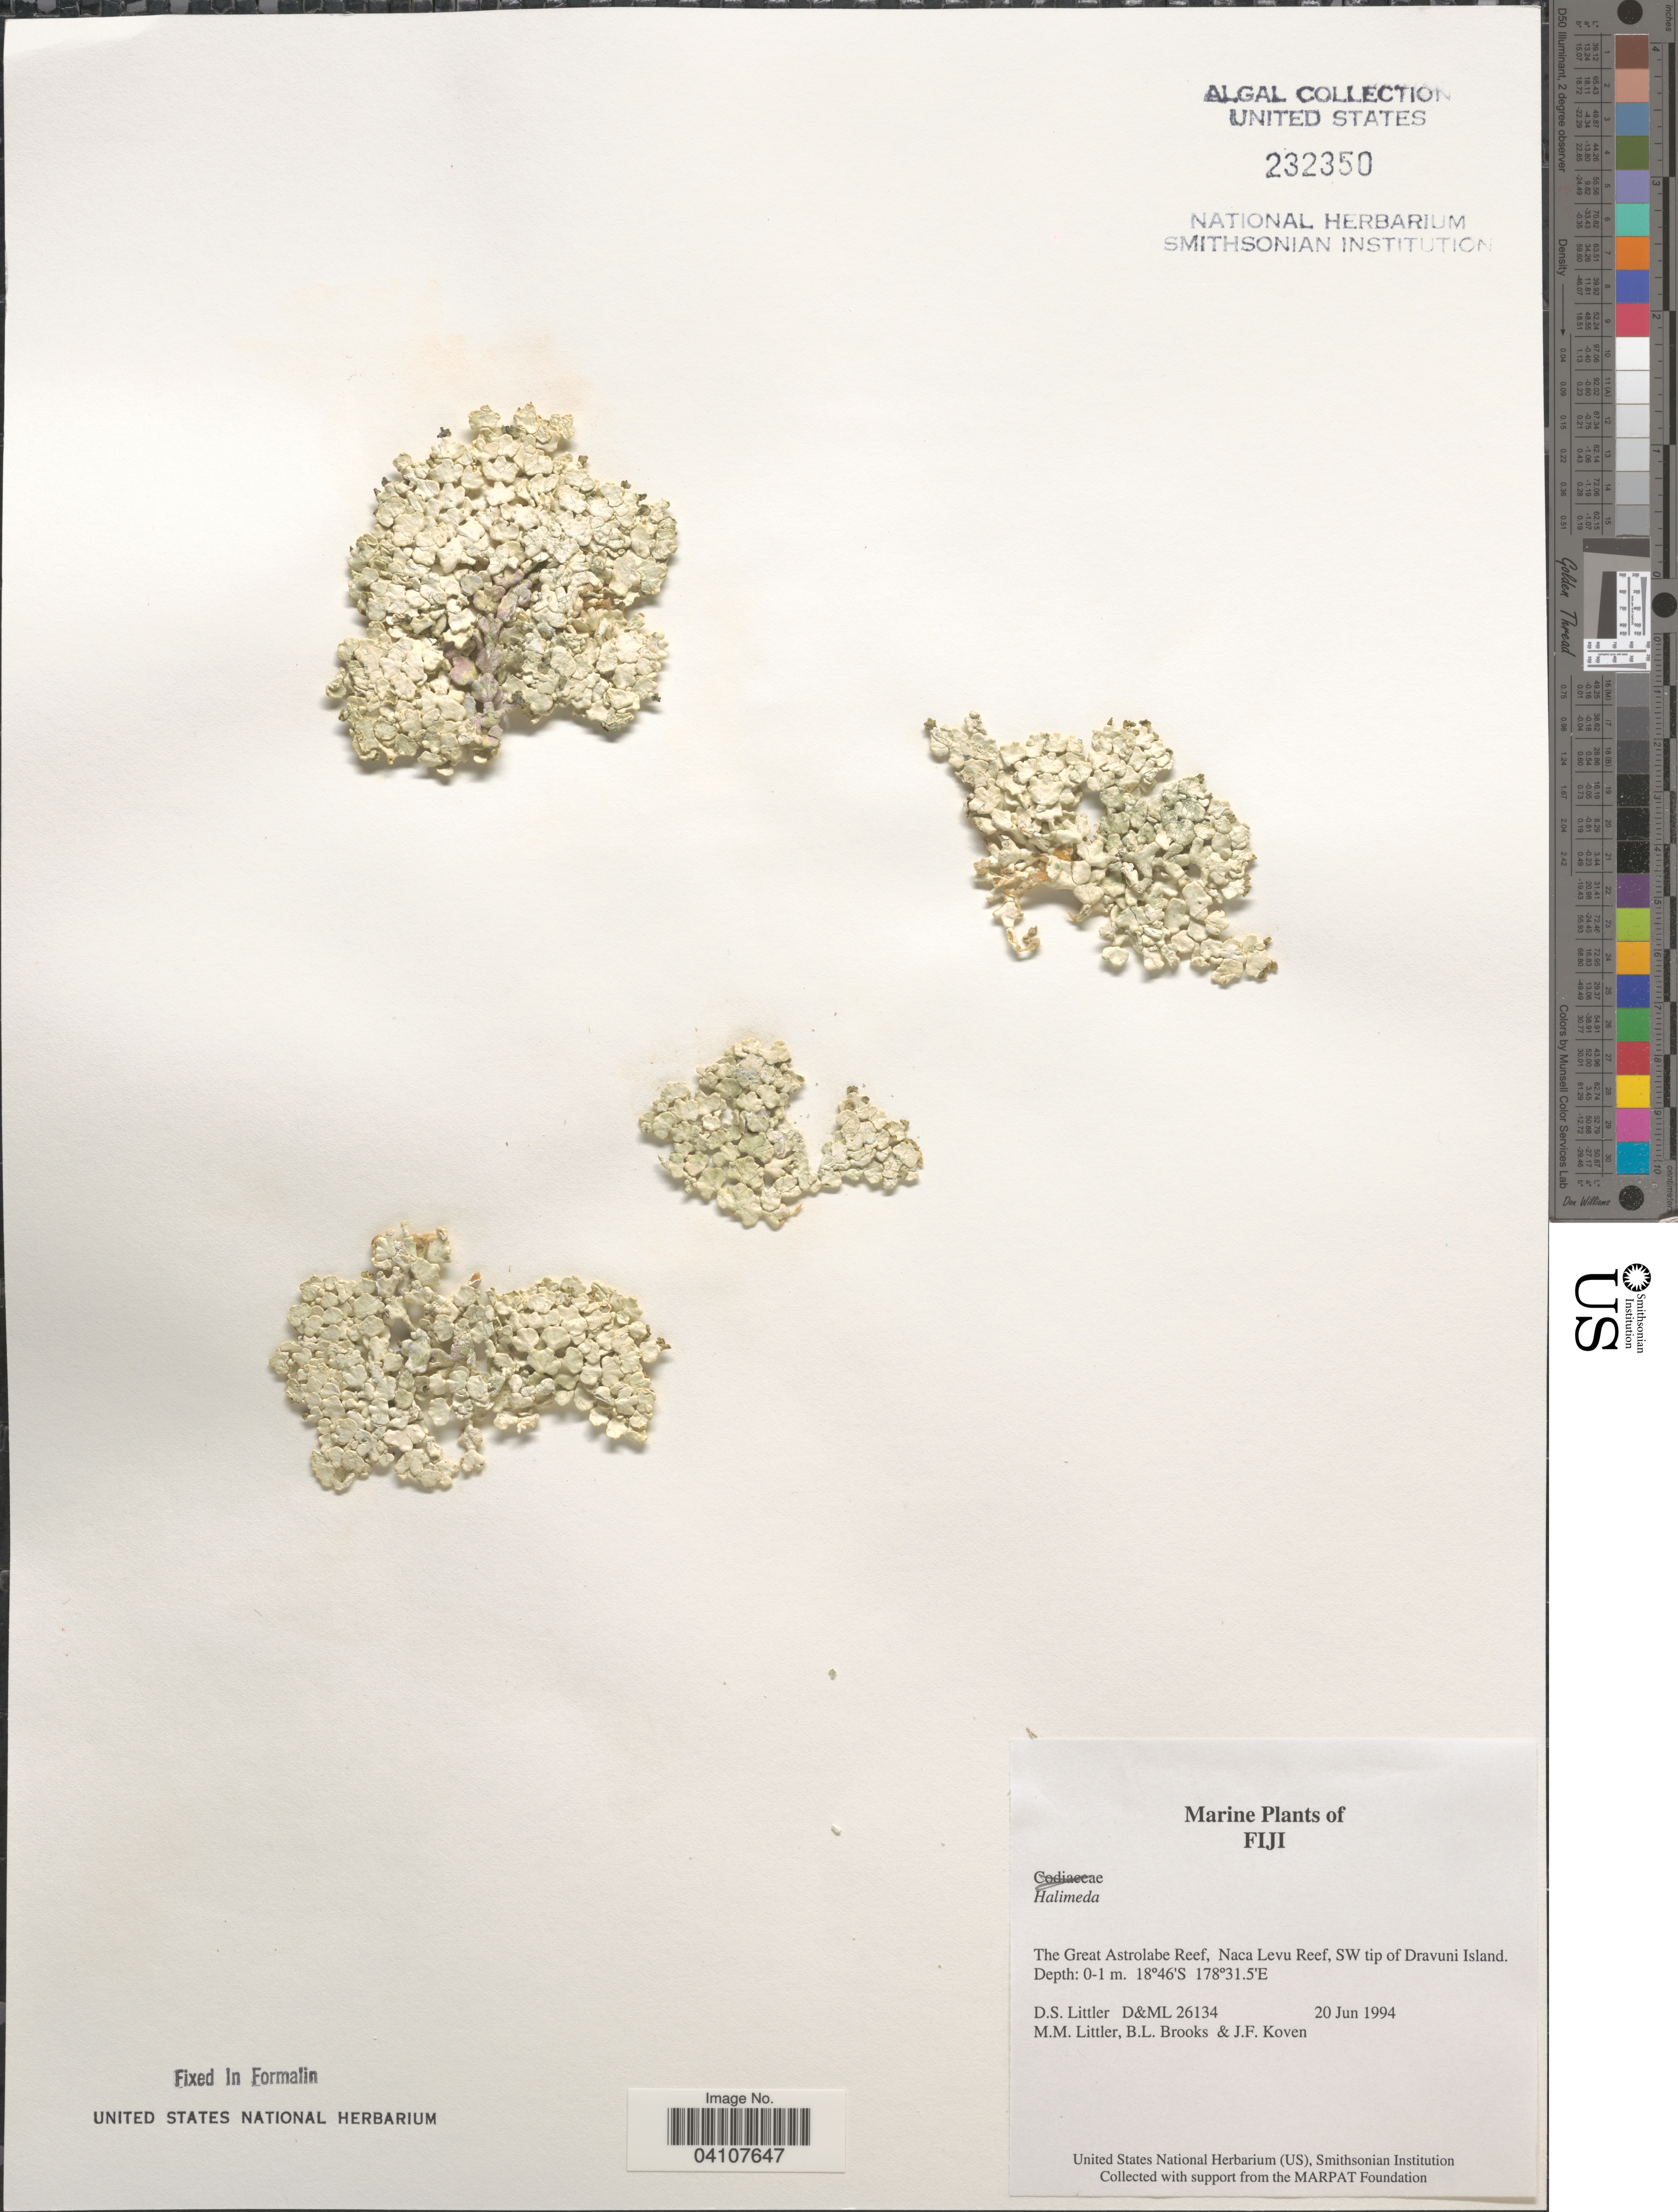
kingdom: Plantae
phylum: Chlorophyta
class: Ulvophyceae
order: Bryopsidales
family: Halimedaceae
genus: Halimeda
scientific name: Halimeda sp.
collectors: D. S. Littler, B. Brooks & J. Koven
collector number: D&ML26134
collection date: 1994-06-20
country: Fiji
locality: The Great Astrolabe Reef, Naca Levu Reef, SW tip of Dravuni Island.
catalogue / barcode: US 232350